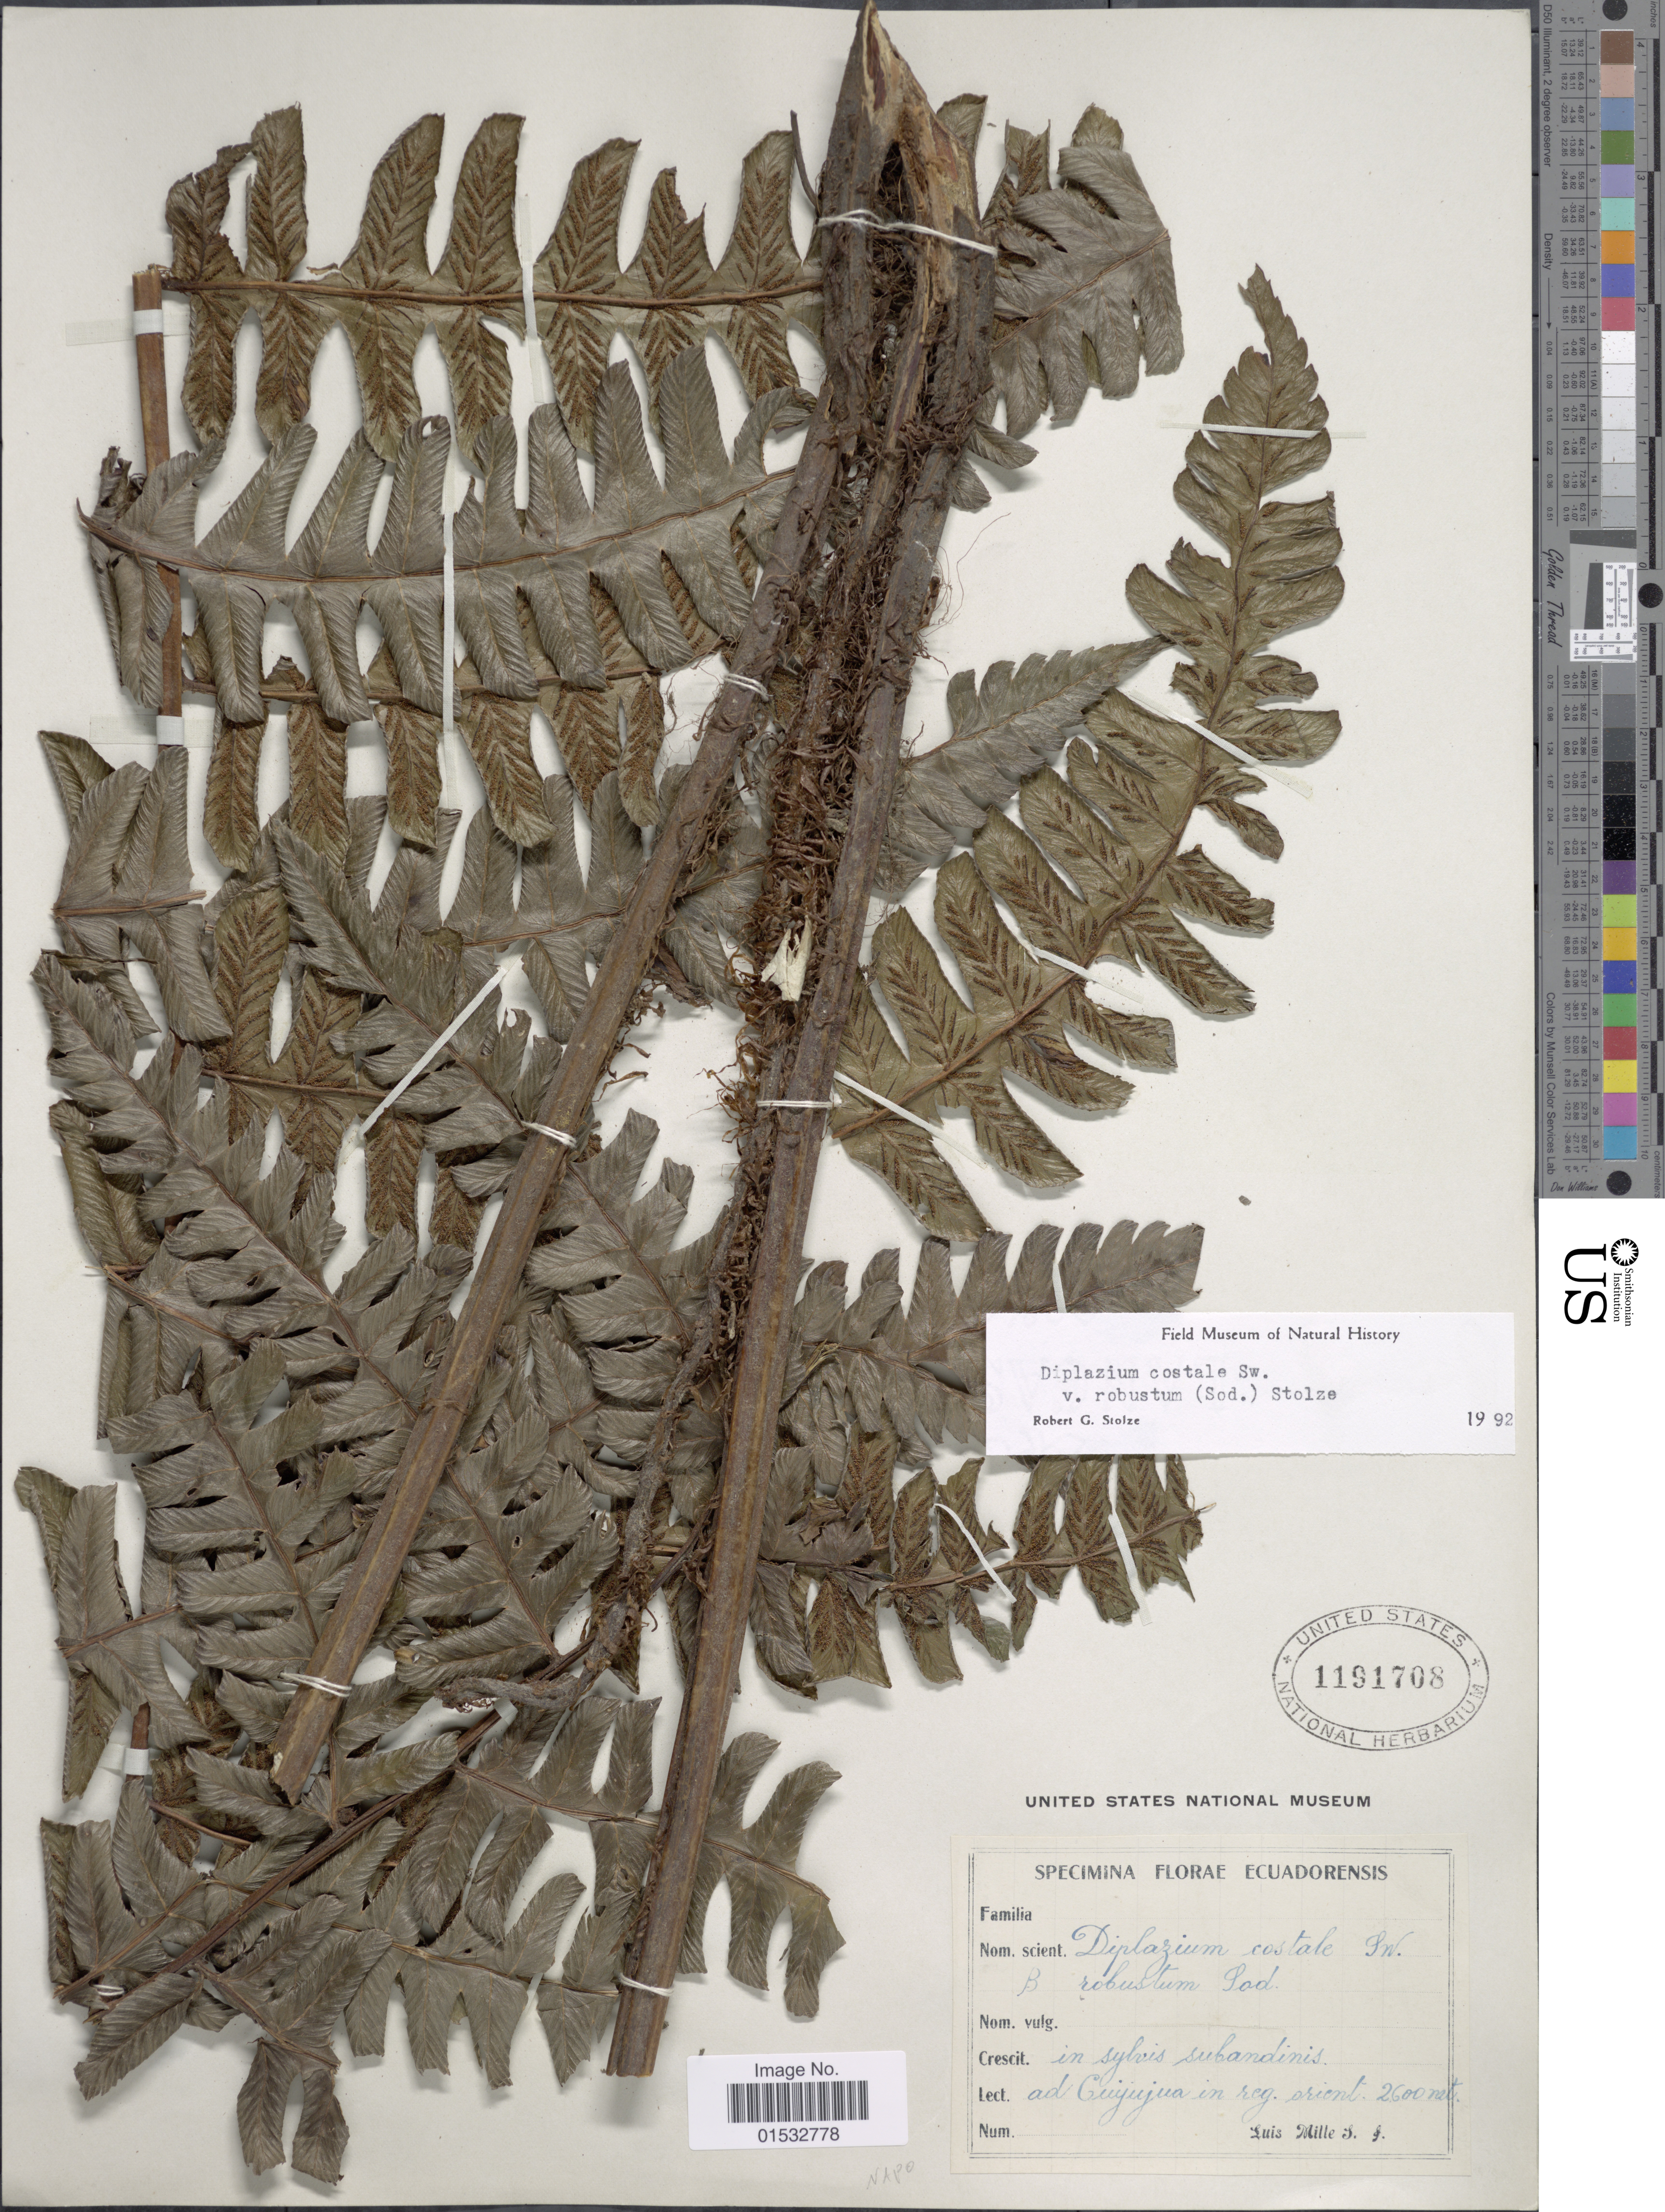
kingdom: Plantae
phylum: Tracheophyta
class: Polypodiopsida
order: Polypodiales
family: Athyriaceae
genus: Diplazium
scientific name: Diplazium costale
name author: (Sw.) C. Presl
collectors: A. Mille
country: Ecuador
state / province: Napo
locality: in sylvis subandinis. ad Cuyuja in reg. orient.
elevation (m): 2600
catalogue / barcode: US 1191708